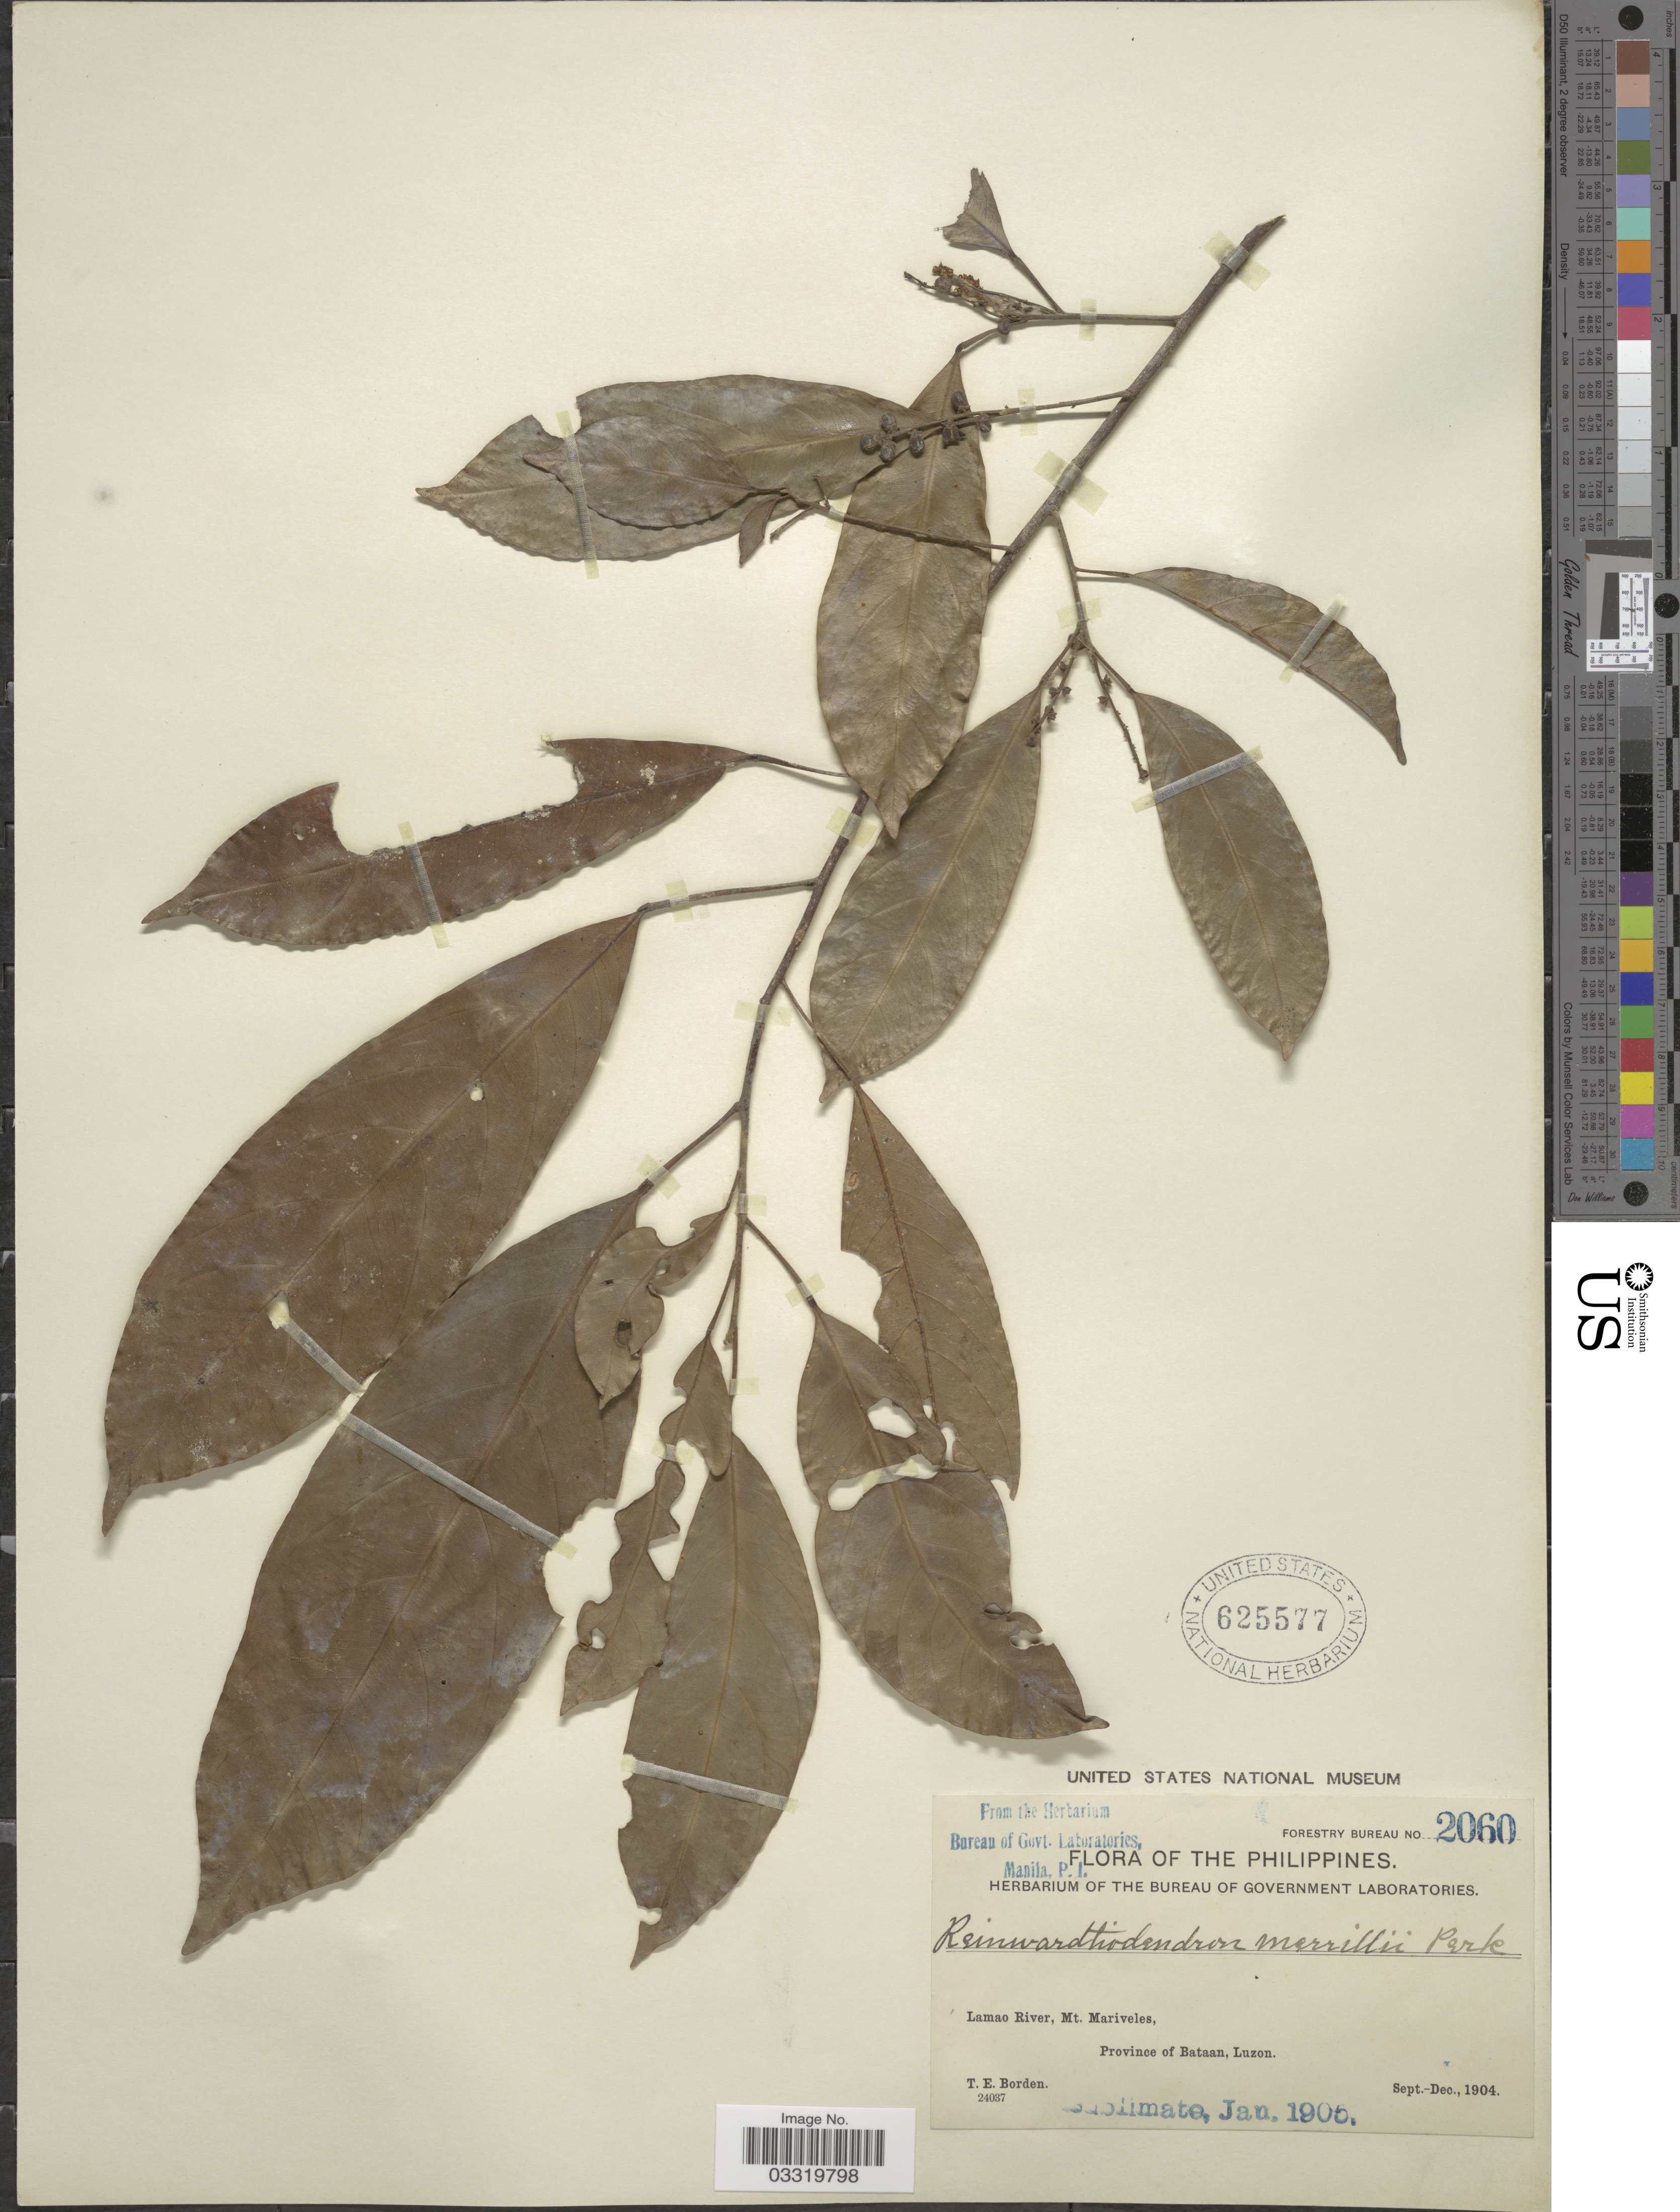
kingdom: Plantae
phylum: Tracheophyta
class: Magnoliopsida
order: Sapindales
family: Meliaceae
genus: Reinwardtiodendron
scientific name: Reinwardtiodendron celebicum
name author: Koord.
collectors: T. E. Borden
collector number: Forestry Bureau 2060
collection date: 1904-09/1904-12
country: Philippines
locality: Lamao River, Mt. Mariveles, Prov. Bataan, Luzon.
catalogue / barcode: US 625577